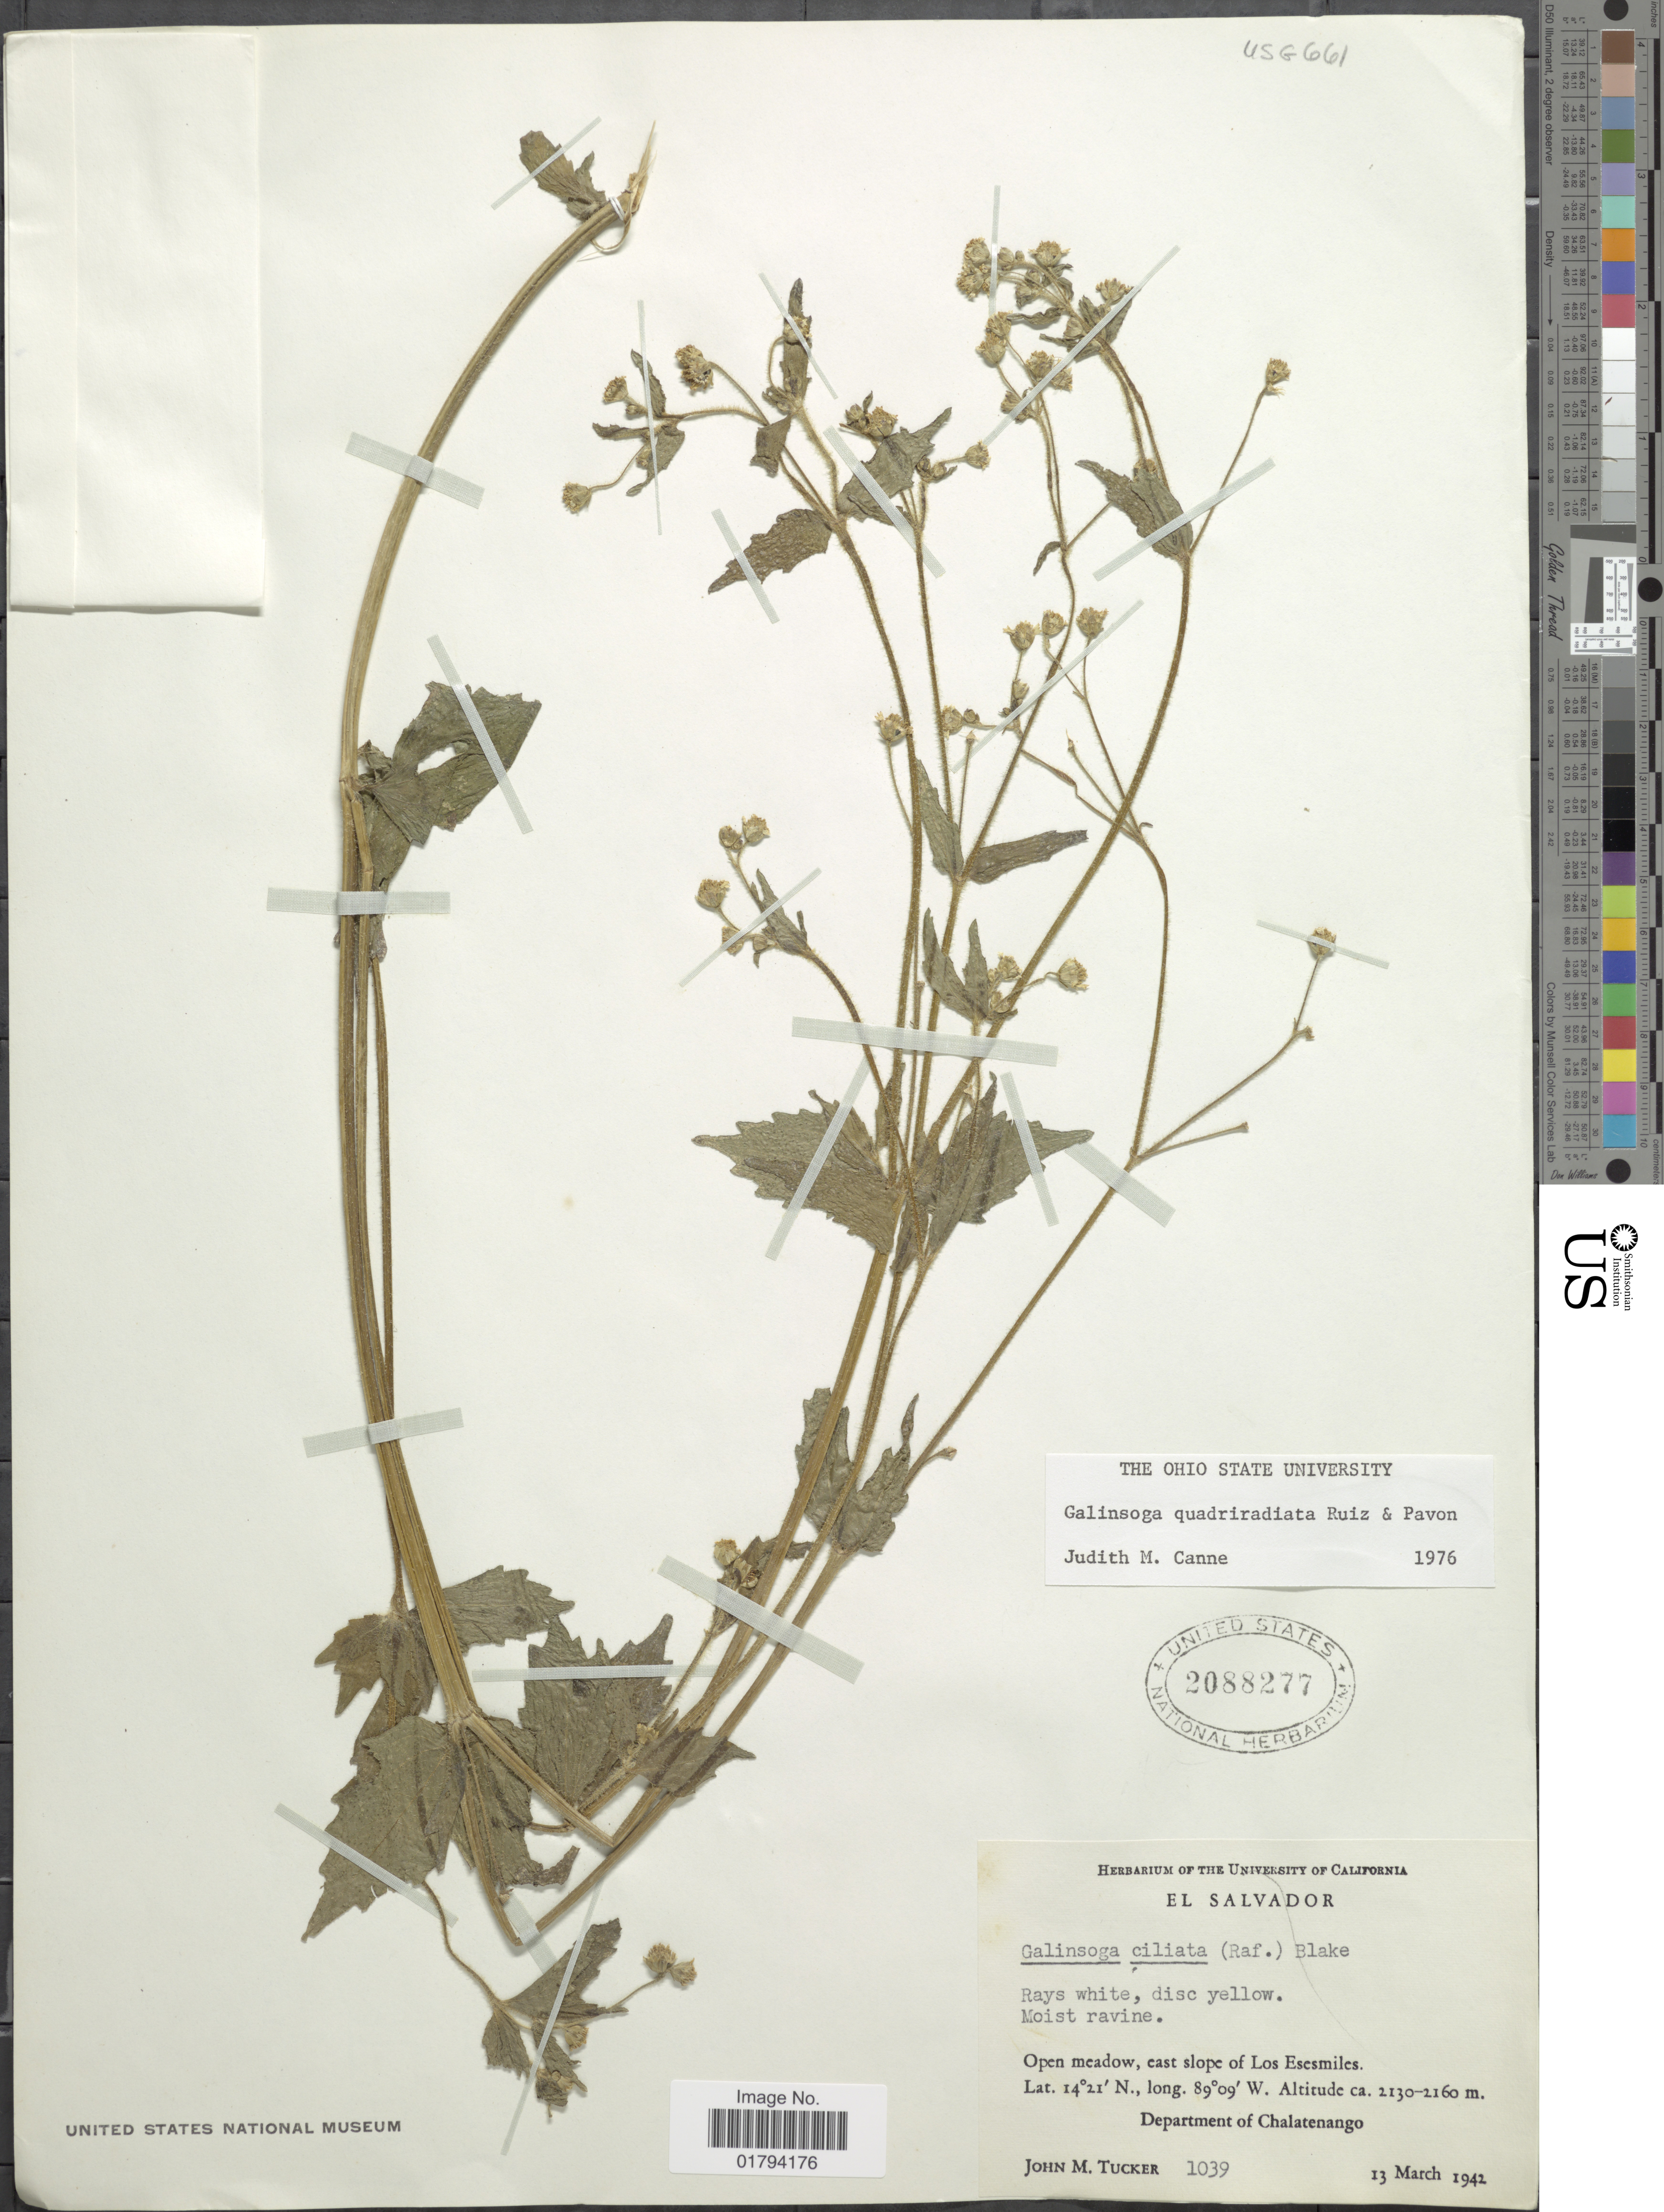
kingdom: Plantae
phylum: Tracheophyta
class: Magnoliopsida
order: Asterales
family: Asteraceae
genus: Galinsoga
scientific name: Galinsoga quadriradiata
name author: Ruiz & Pav.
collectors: J. M. Tucker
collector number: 1039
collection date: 1942-03-13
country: El Salvador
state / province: Chalatenango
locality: Open meadow, east slope of Los Esesmiles.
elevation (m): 2130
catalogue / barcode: US 2088277